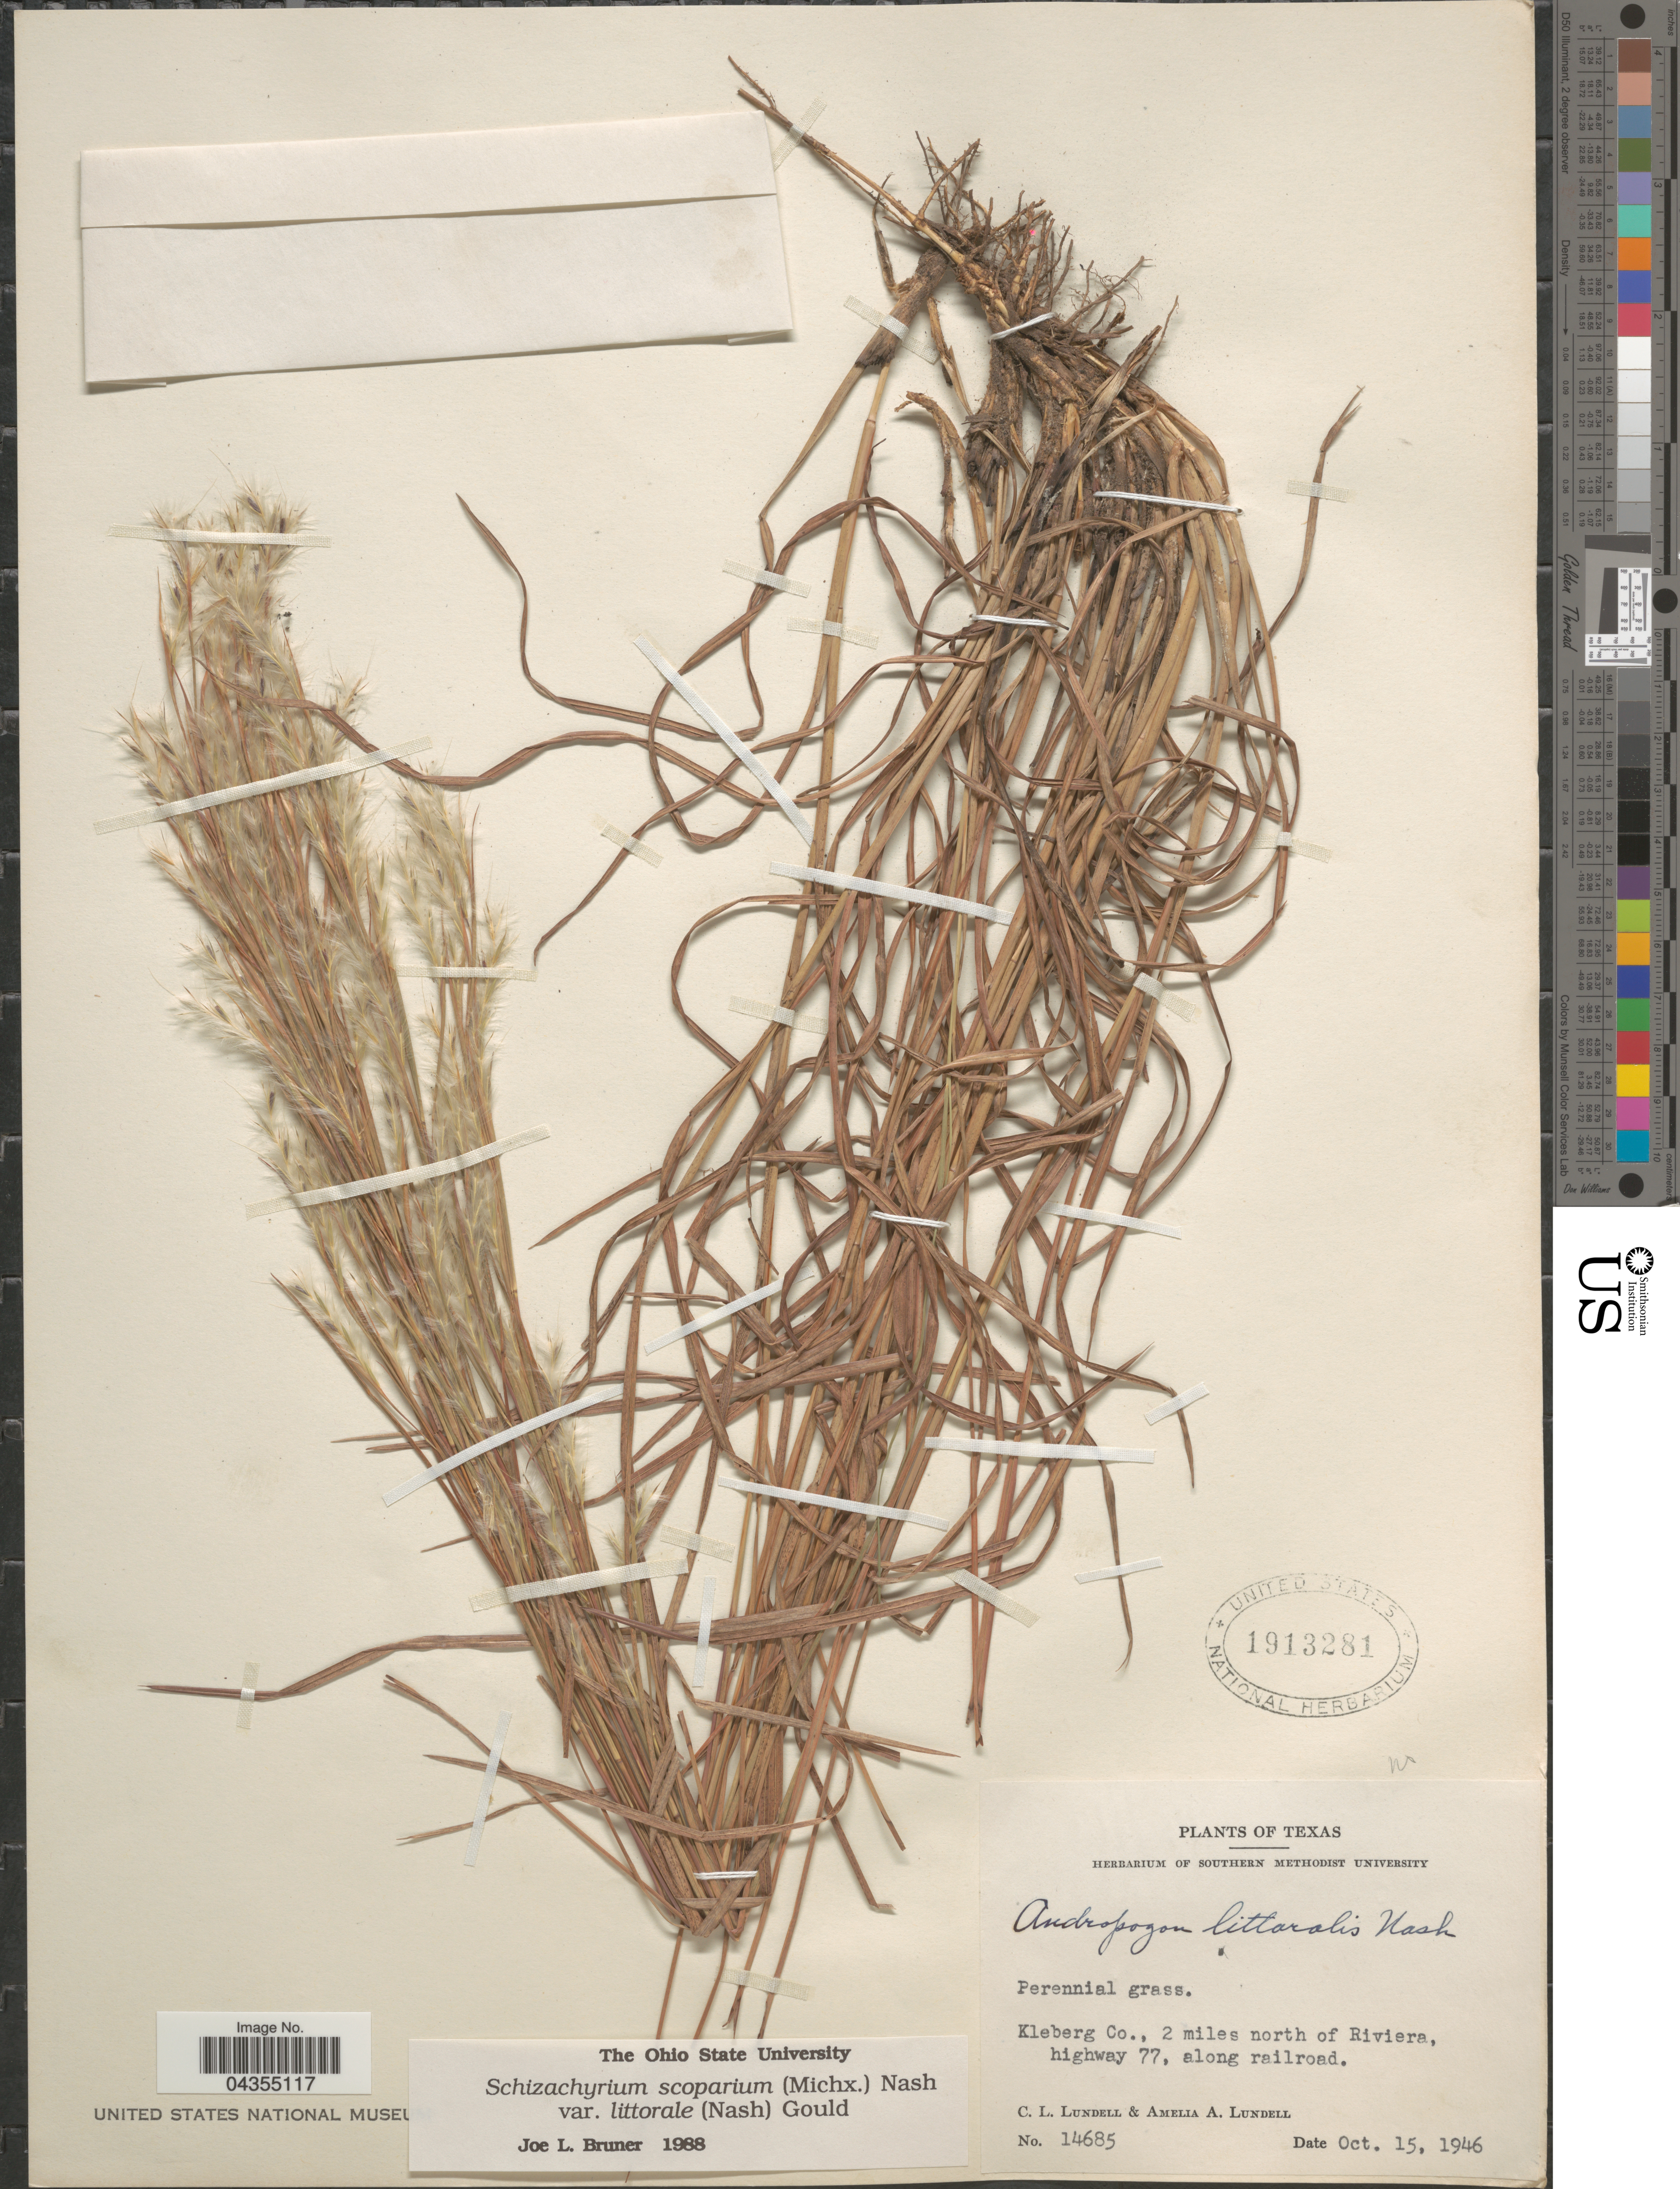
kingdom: Plantae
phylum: Tracheophyta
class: Liliopsida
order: Poales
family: Poaceae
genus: Schizachyrium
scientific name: Schizachyrium scoparium var. littorale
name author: (Nash) Gould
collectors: C. L. Lundell & A. A. Lundell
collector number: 14685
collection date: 1946-10-15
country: United States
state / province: Texas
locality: Kleberg Co., 2 miles north of Riviera, highway 77, along railroad.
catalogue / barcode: US 1913281